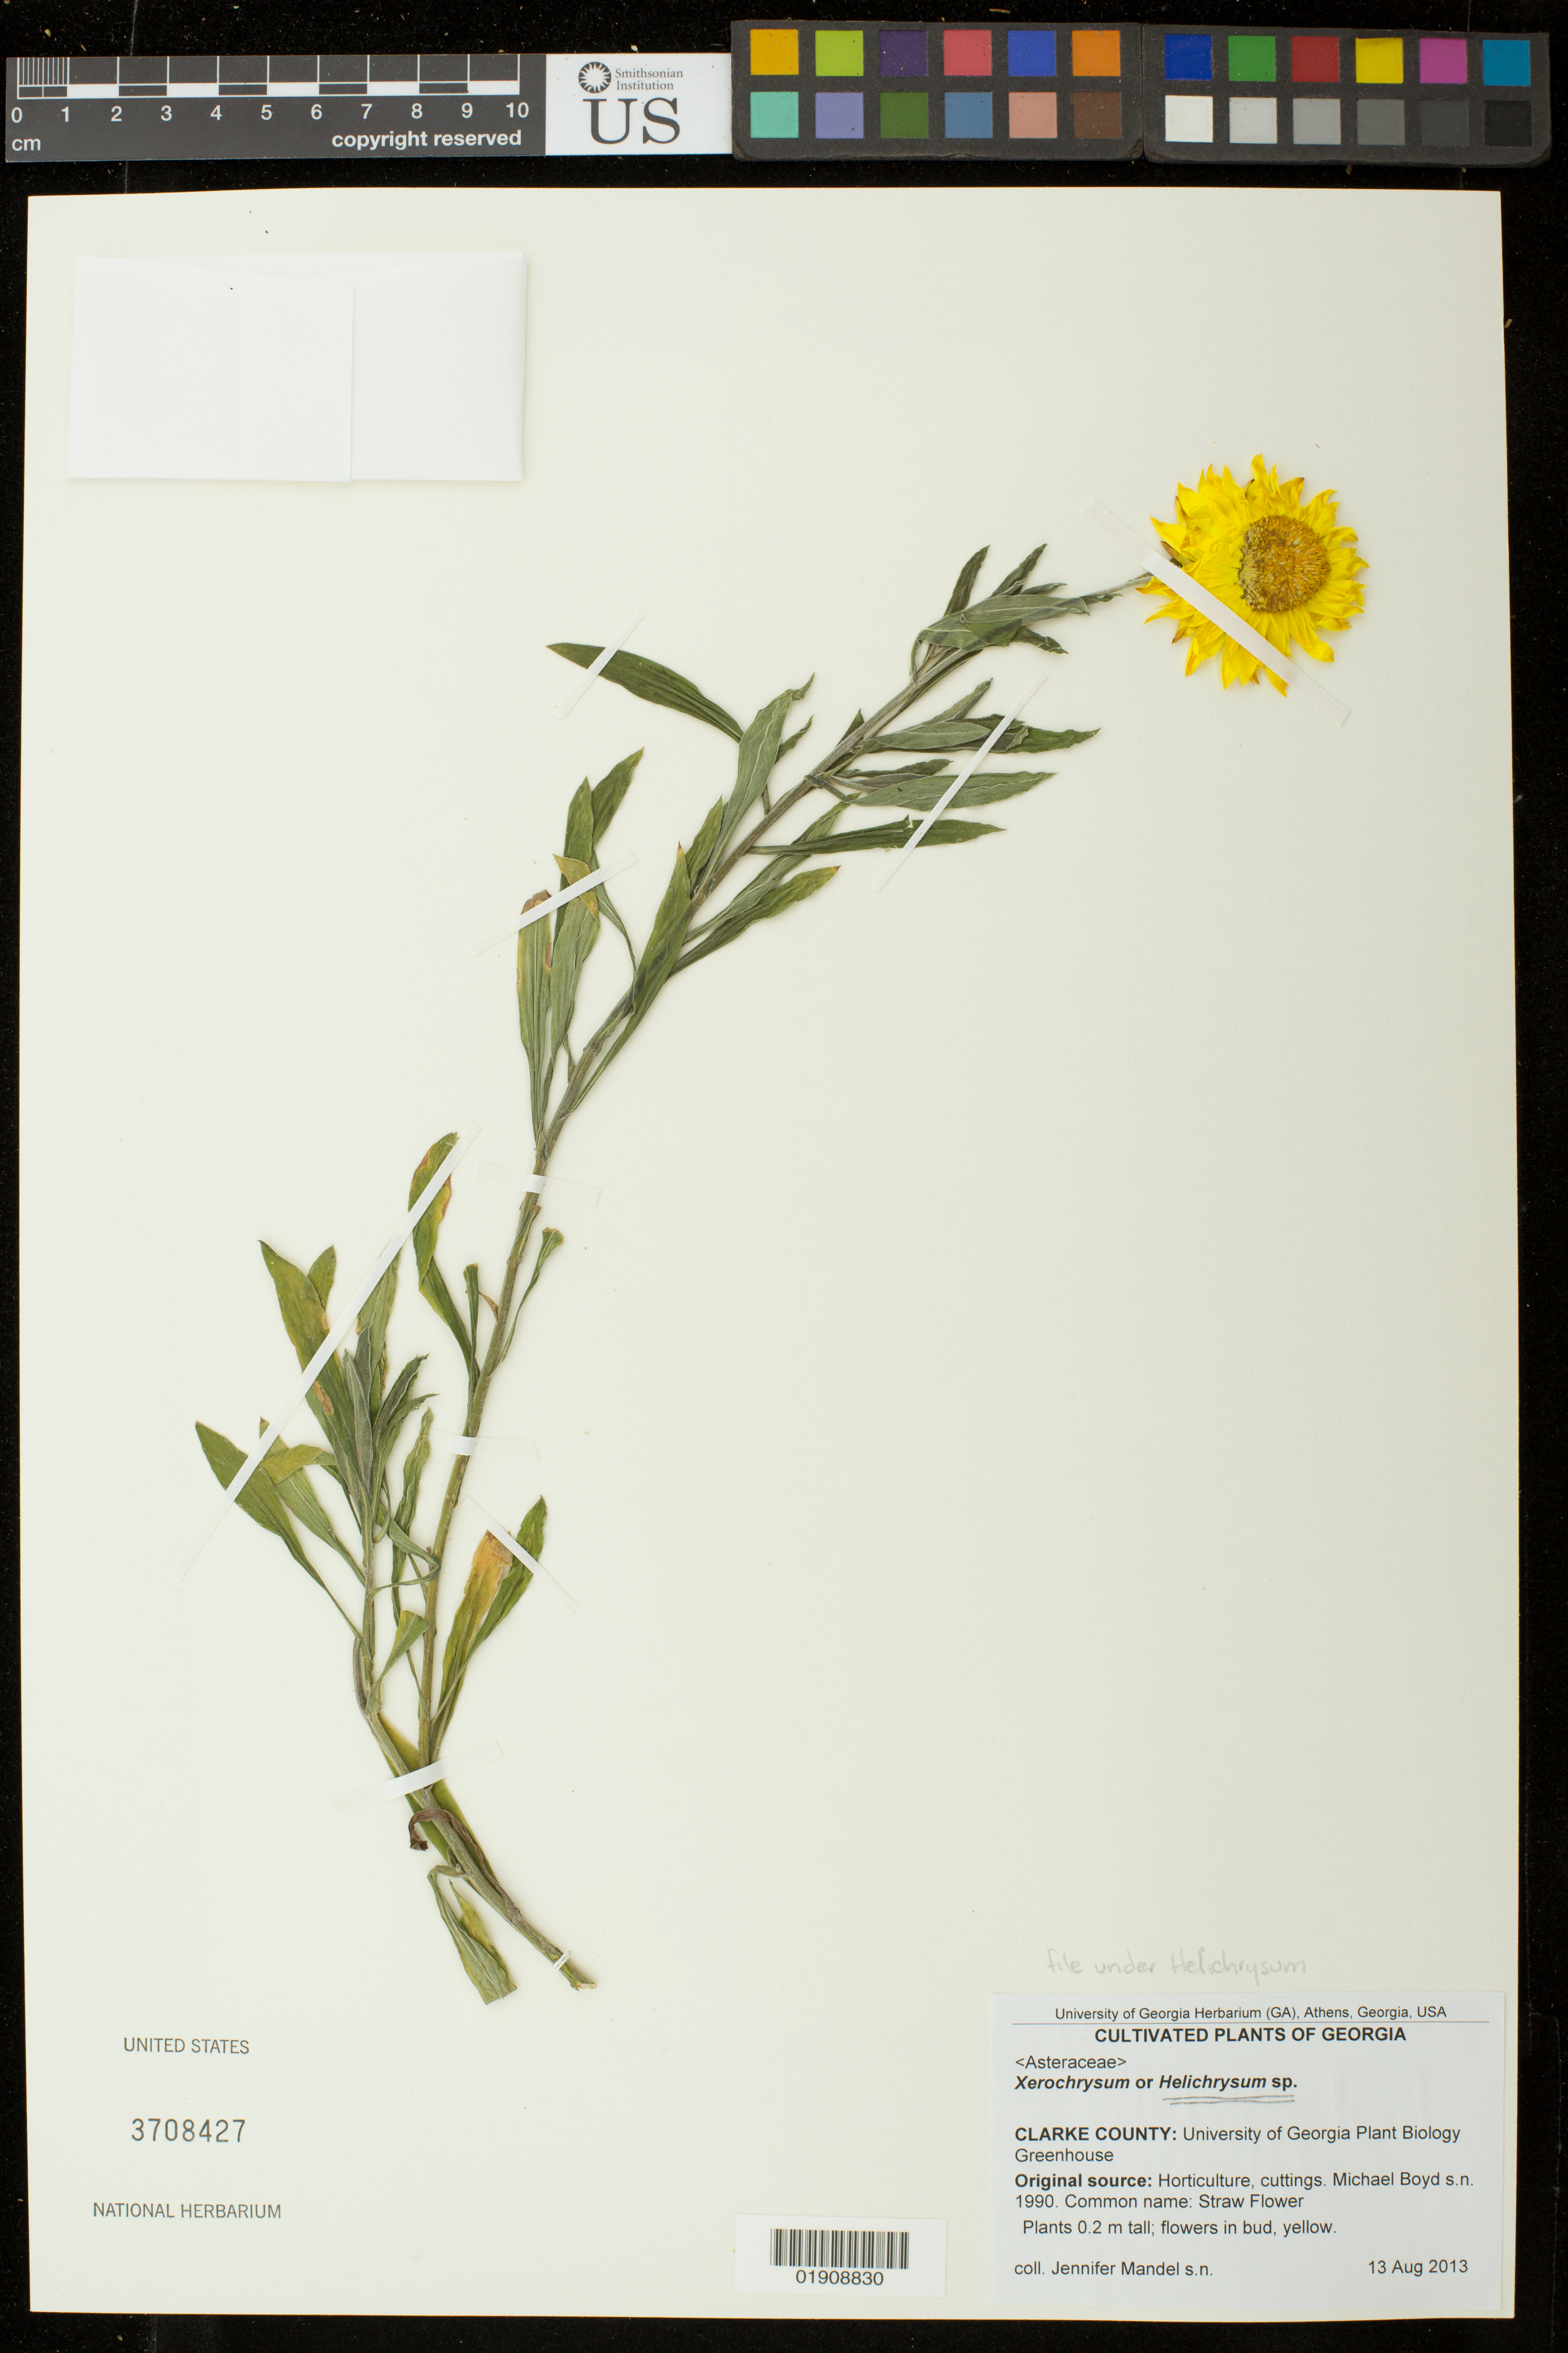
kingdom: Plantae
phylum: Tracheophyta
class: Magnoliopsida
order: Asterales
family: Asteraceae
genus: Helichrysum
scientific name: Helichrysum sp.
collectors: J. Mandel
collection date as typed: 3 December 2013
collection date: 2013-12-03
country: United States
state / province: Georgia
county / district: Clarke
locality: University of Georgia Plant Biology Greenhouse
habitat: Orig source: Horticulture, cuttings. Michael Boyd s.n. 1990.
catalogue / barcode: US 3708427